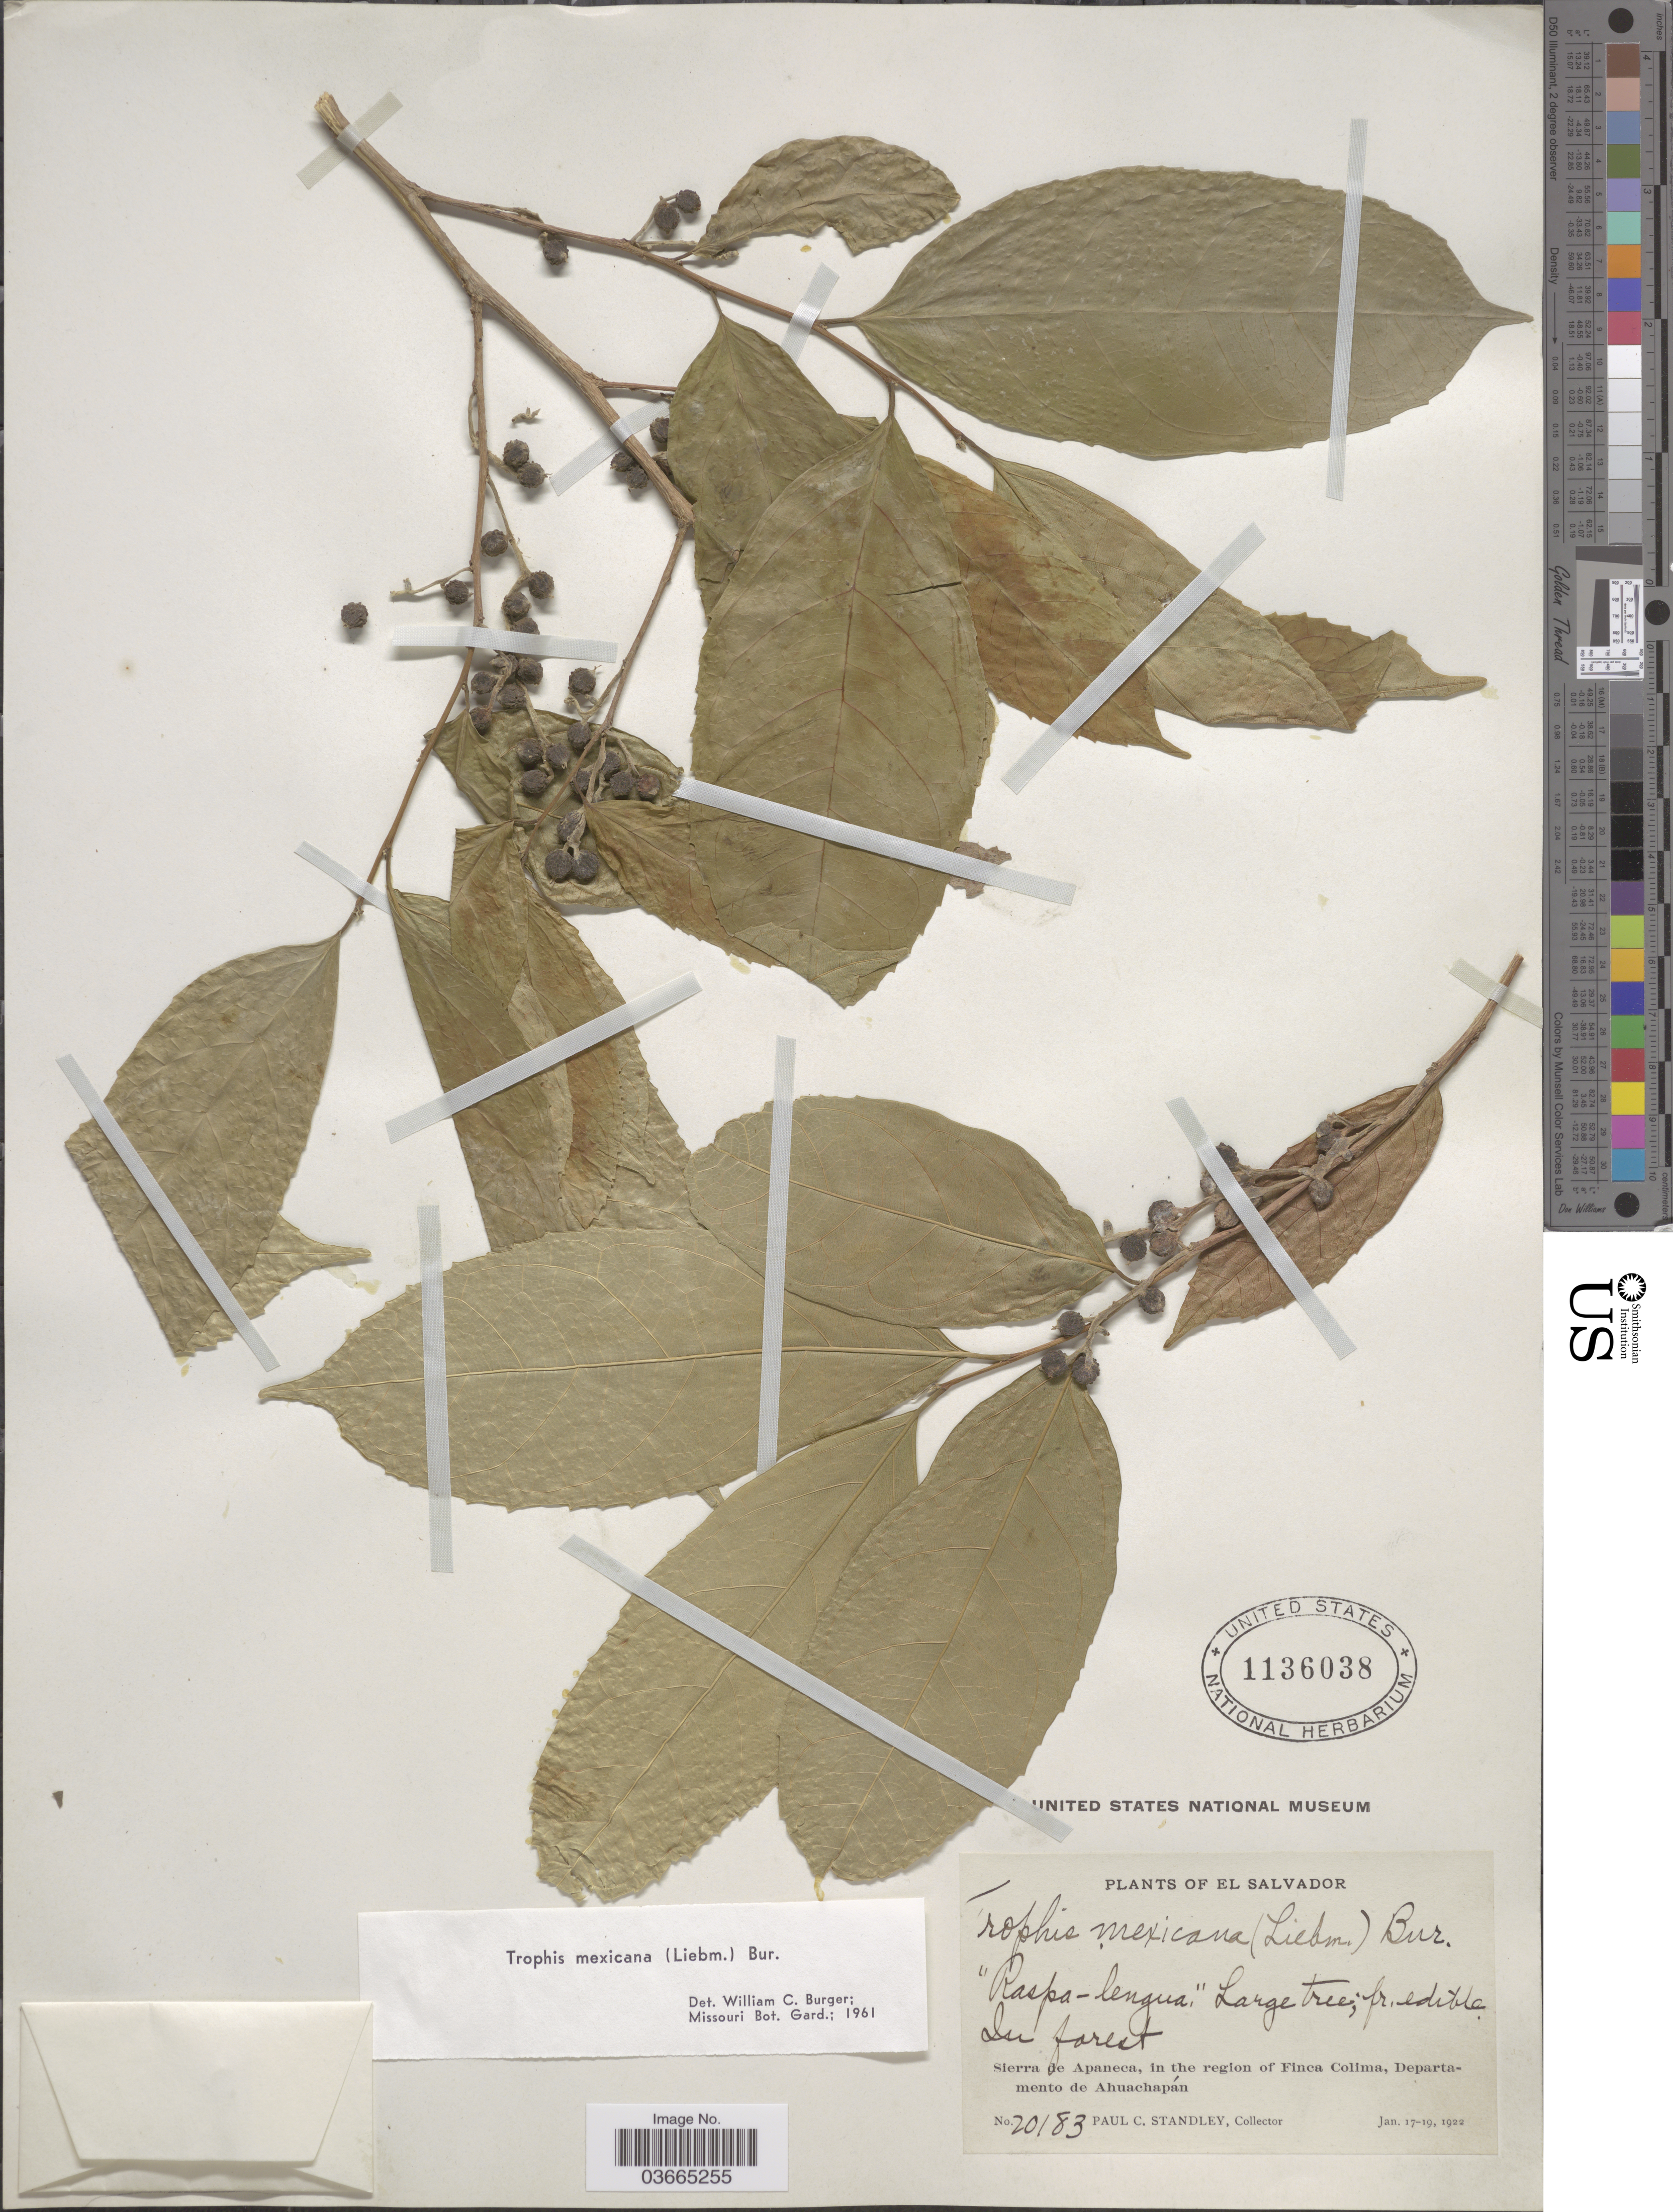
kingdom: Plantae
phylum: Tracheophyta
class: Magnoliopsida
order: Rosales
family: Moraceae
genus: Trophis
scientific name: Trophis mexicana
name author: (Liebm.) Bureau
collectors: P. C. Standley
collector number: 20183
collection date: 1922-01-17/1922-01-19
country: El Salvador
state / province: Ahuachapan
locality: Sierra de Apaneca, in the region of Finca Colima, Departamento de Ahuachapán.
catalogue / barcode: US 1136038